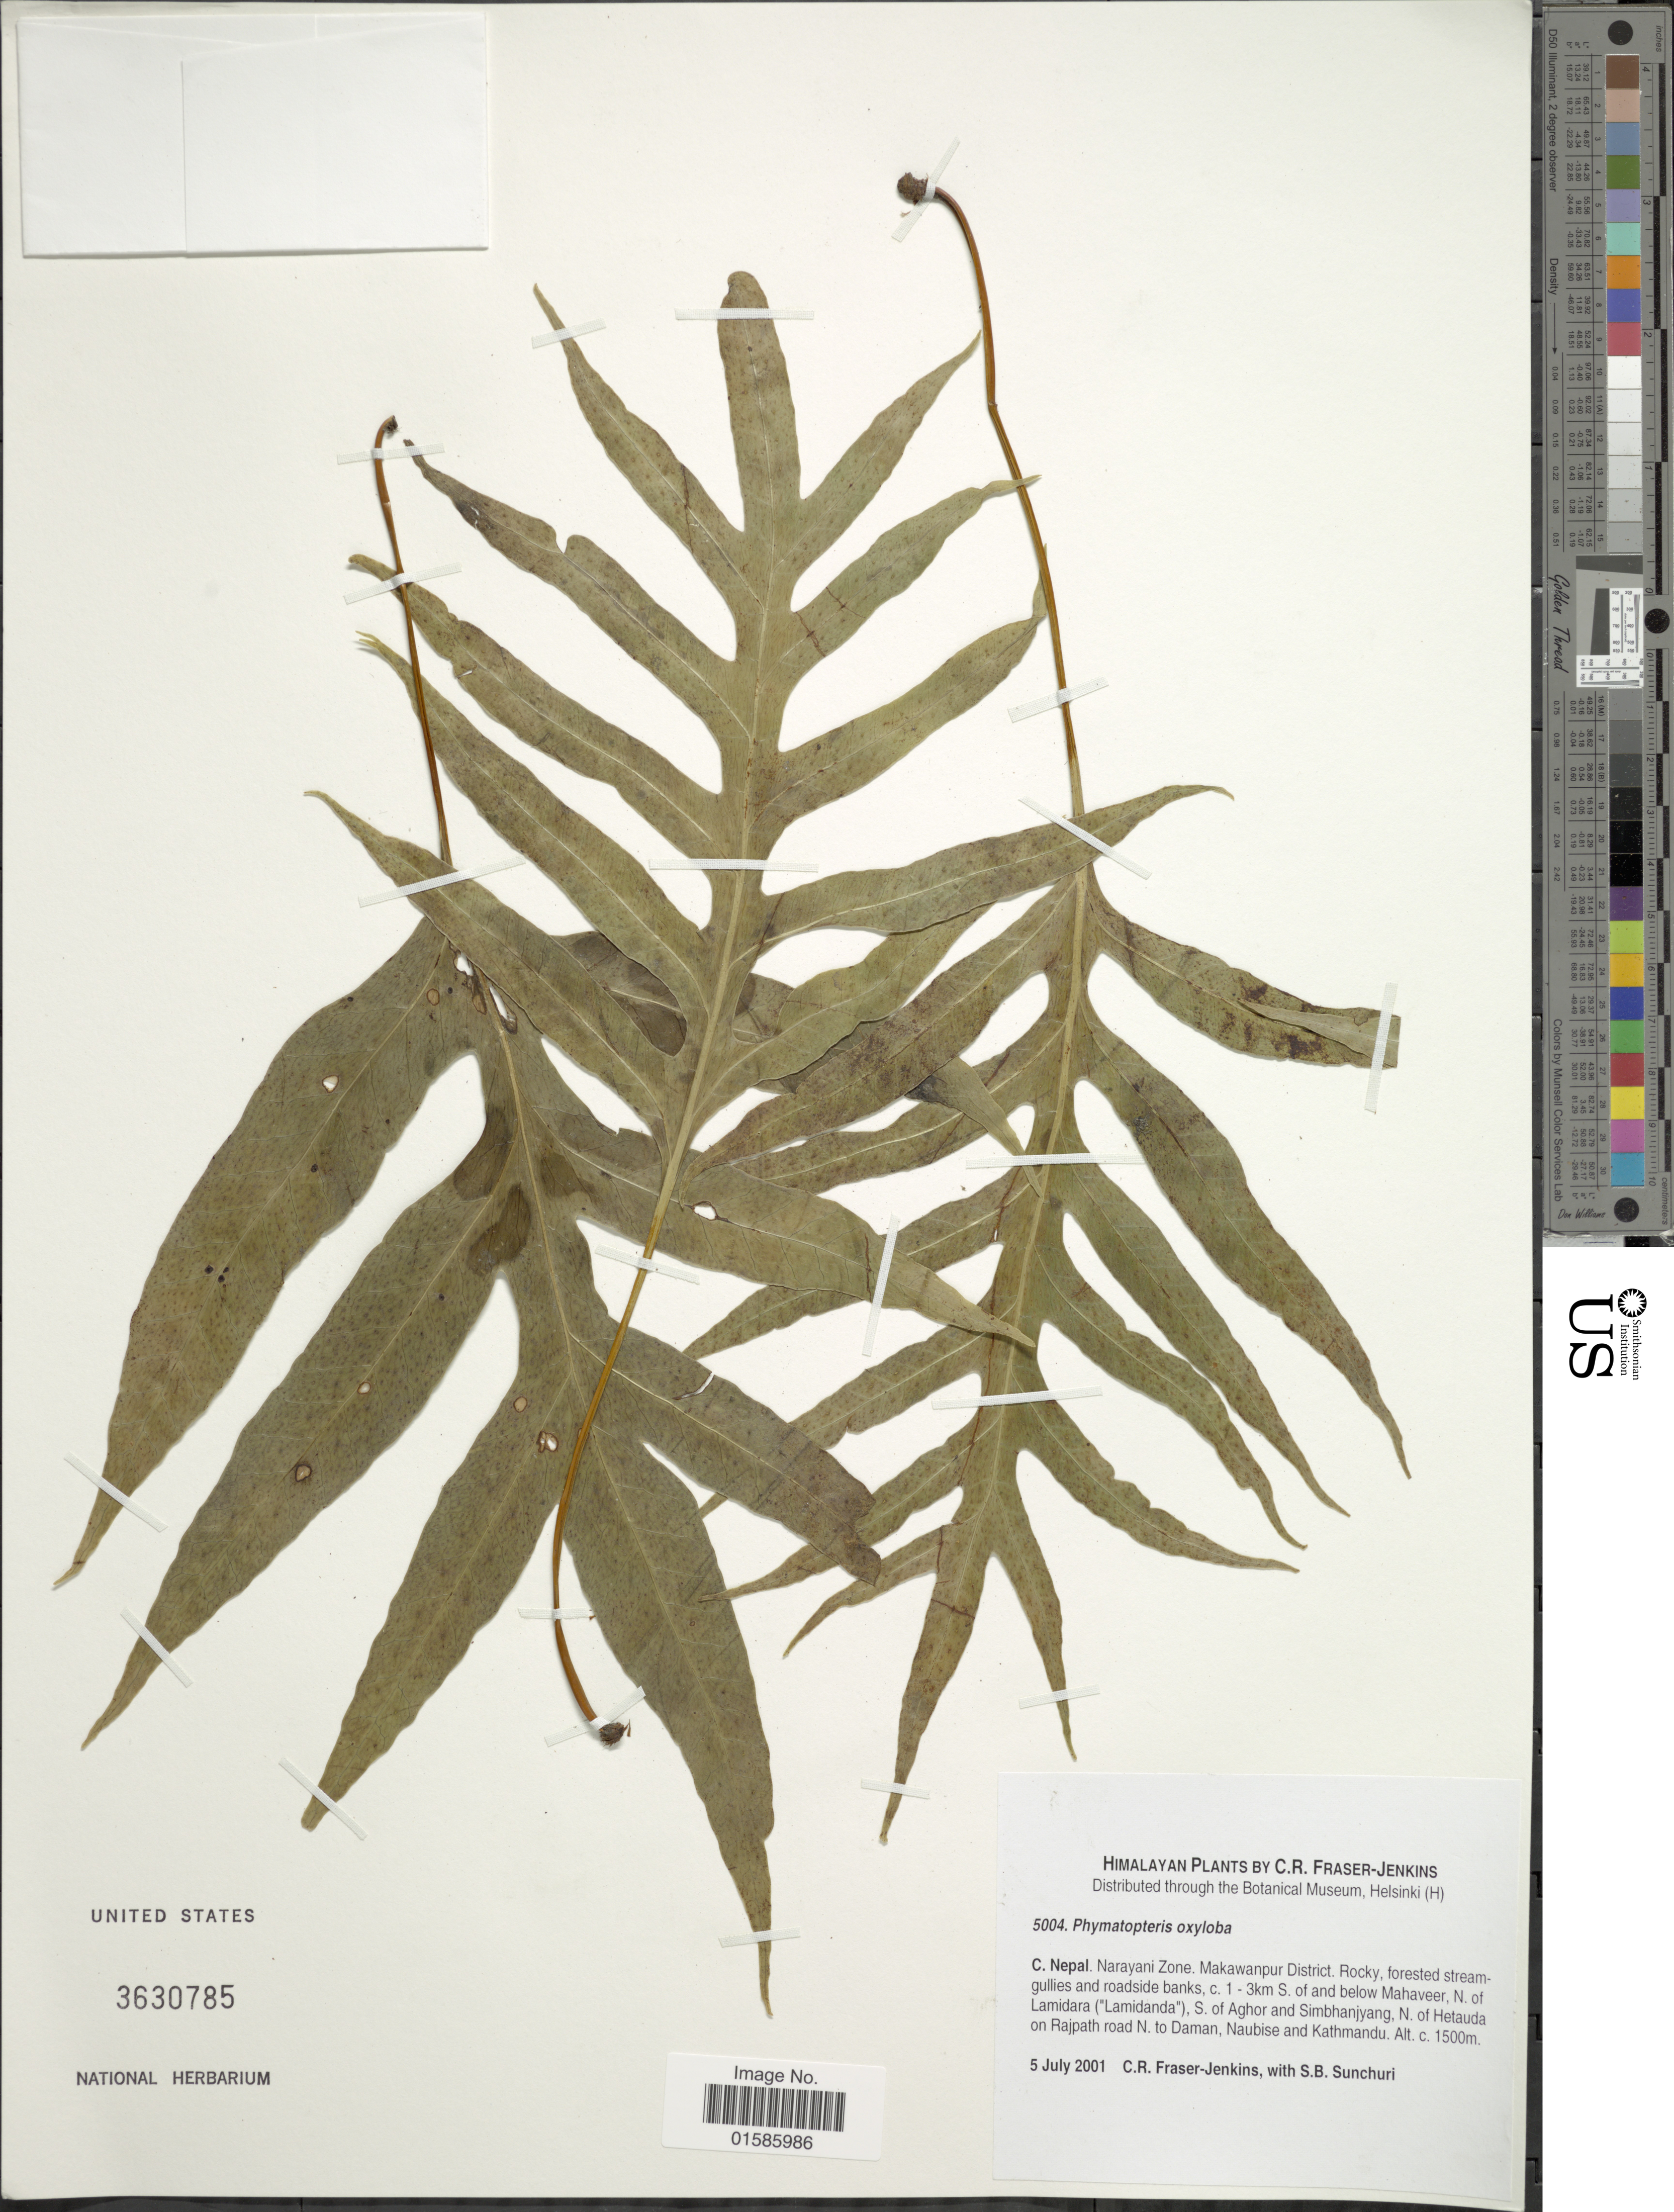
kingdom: Plantae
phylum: Tracheophyta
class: Polypodiopsida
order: Polypodiales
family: Polypodiaceae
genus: Microsorum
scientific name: Microsorum oxyloba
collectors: C. R. Fraser-Jenkins & S. Sunchuri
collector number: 5004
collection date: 2001-07-05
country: Nepal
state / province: Narayani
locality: Himalayan, C. Nepal Narayani Zone. Makawanpur District. c. 1-3km S of and below Mahaveer, N of Lamidara ('Lamidanda'), S of Aghor and Simbhanjyang, N of Hetauda on Rajpath road N. to Daman, Nauise and Kathmandu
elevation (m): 1500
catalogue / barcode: US 3630785